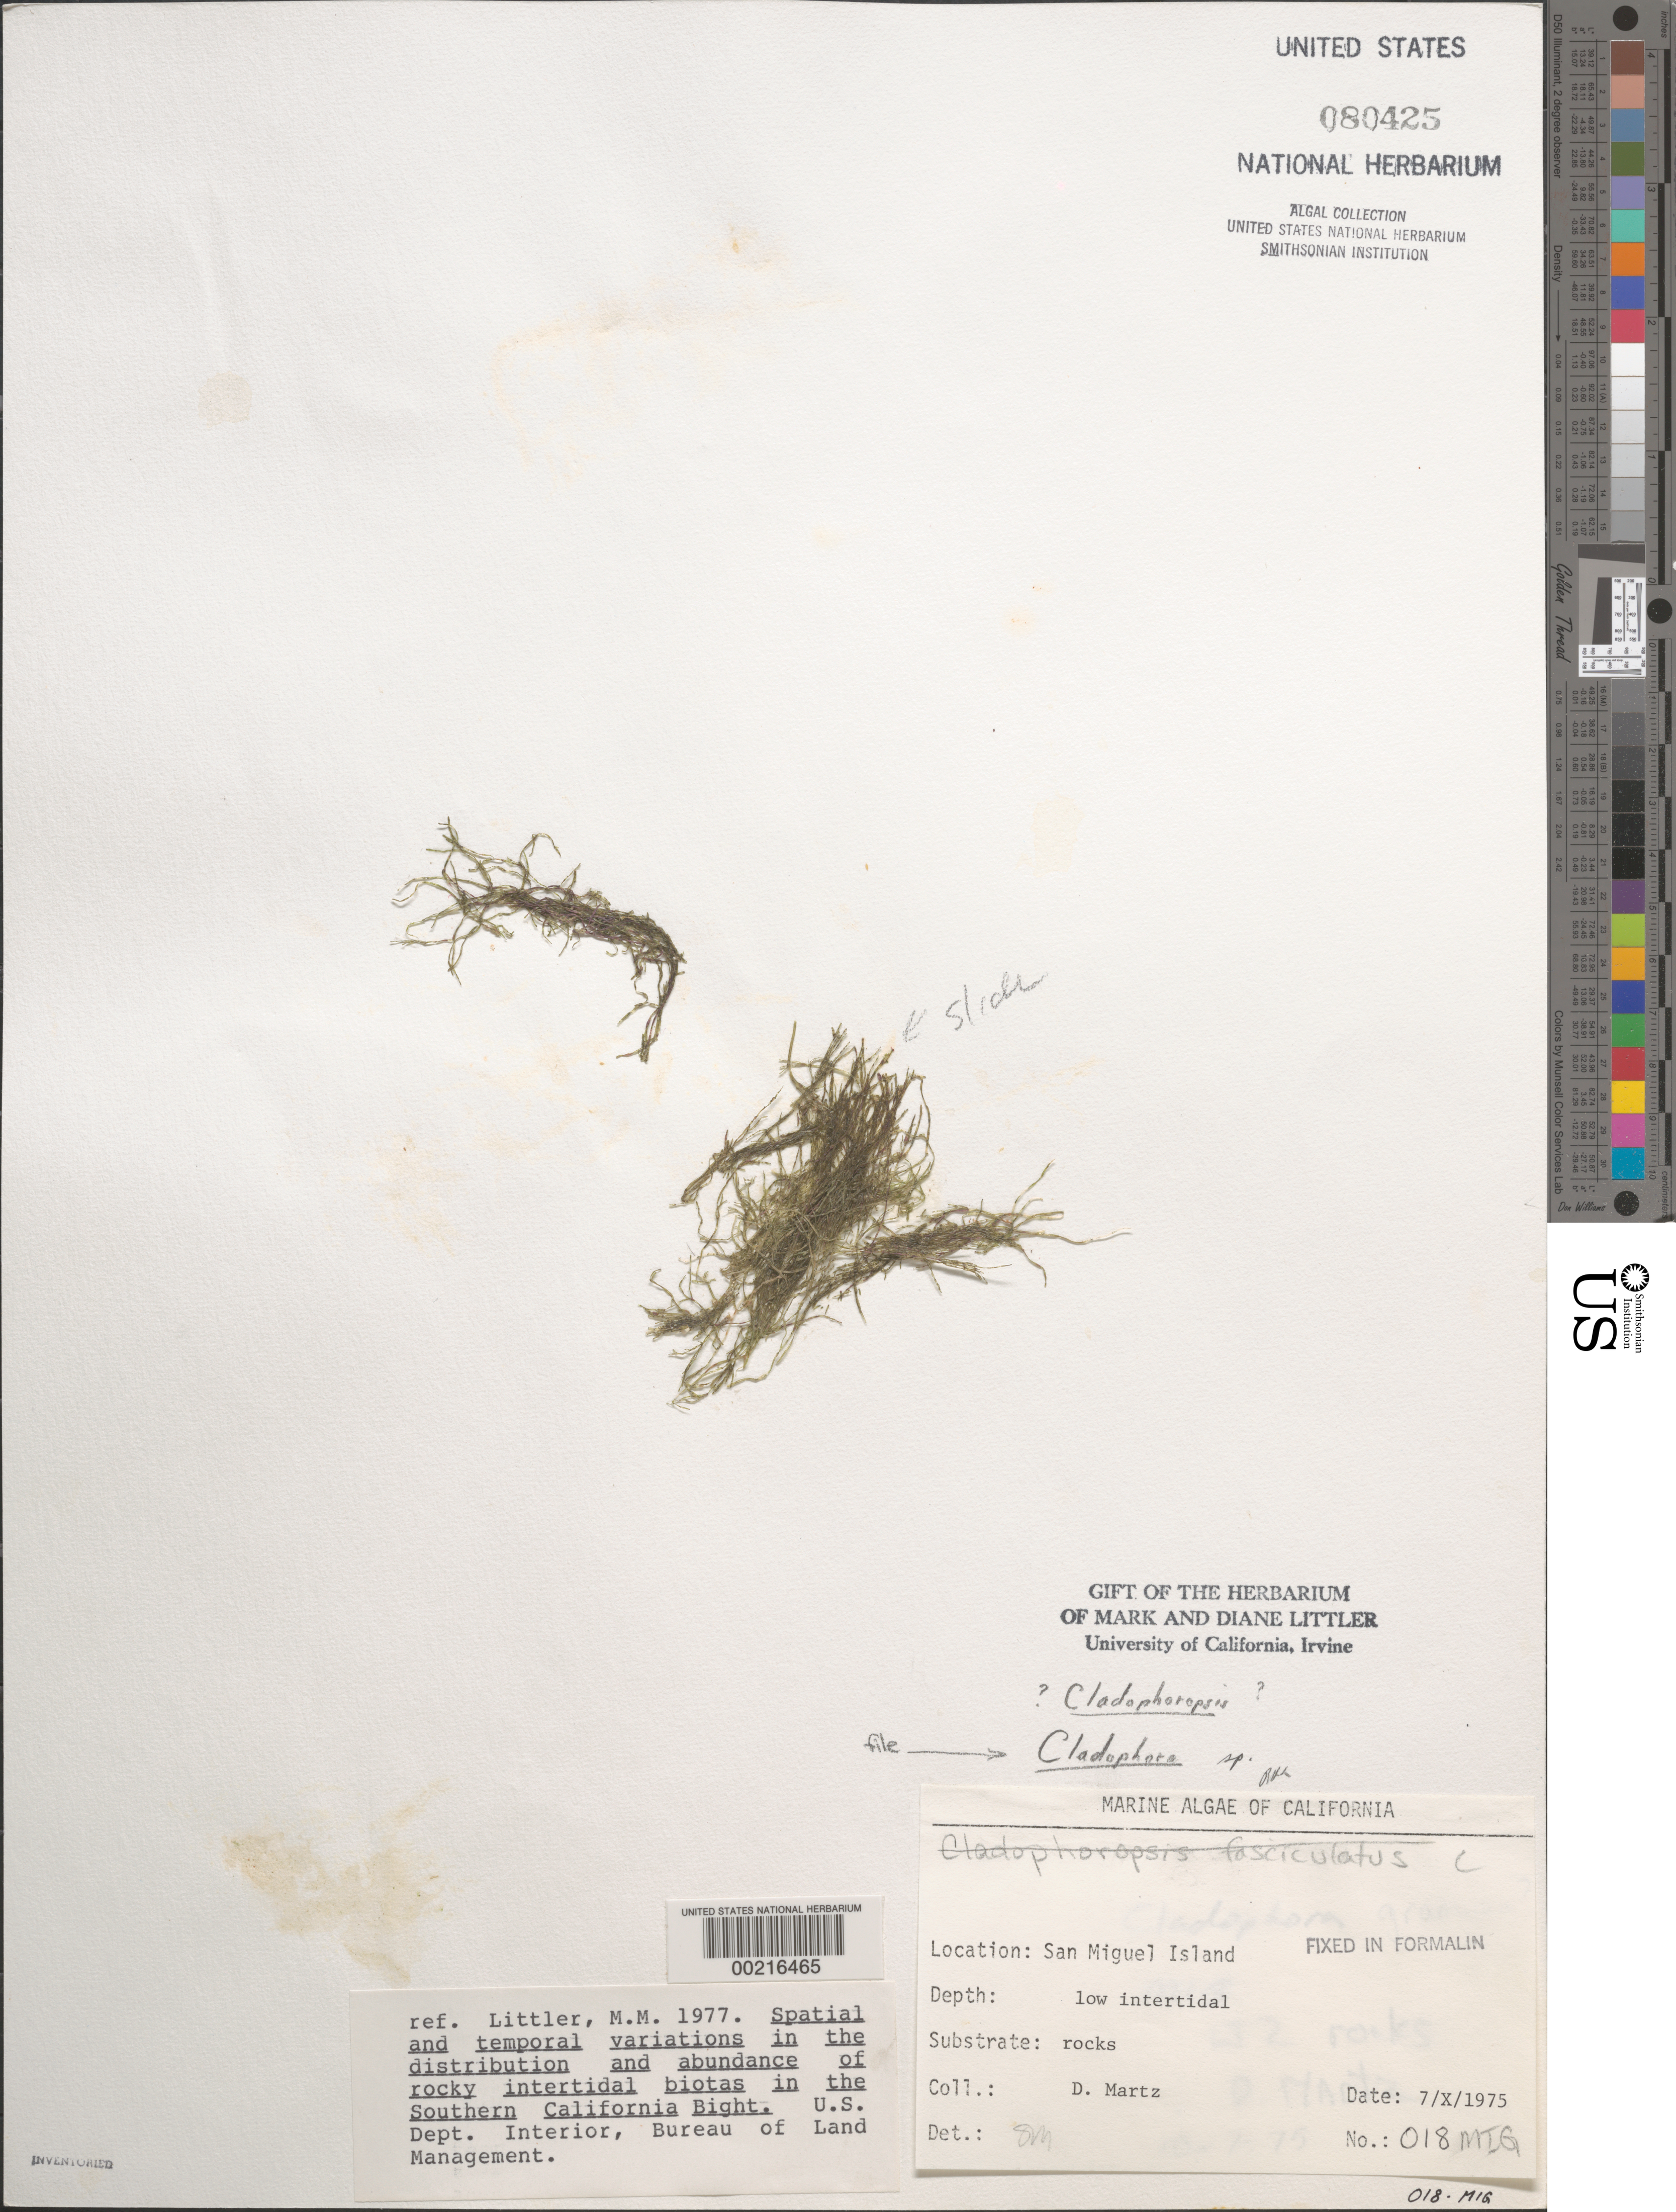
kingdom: Plantae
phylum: Chlorophyta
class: Ulvophyceae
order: Cladophorales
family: Cladophoraceae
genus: Cladophora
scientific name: Cladophora sp.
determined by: Murray, S. N.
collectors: D. Martz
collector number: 018-mig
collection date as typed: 07 Oct 1975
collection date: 1975-10-07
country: United States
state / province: California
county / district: Santa Barbara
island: San Miguel Island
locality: Cuyler Harbor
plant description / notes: BLM-SOCALBIGHT Rocky Intertidal Survey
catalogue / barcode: US 80425